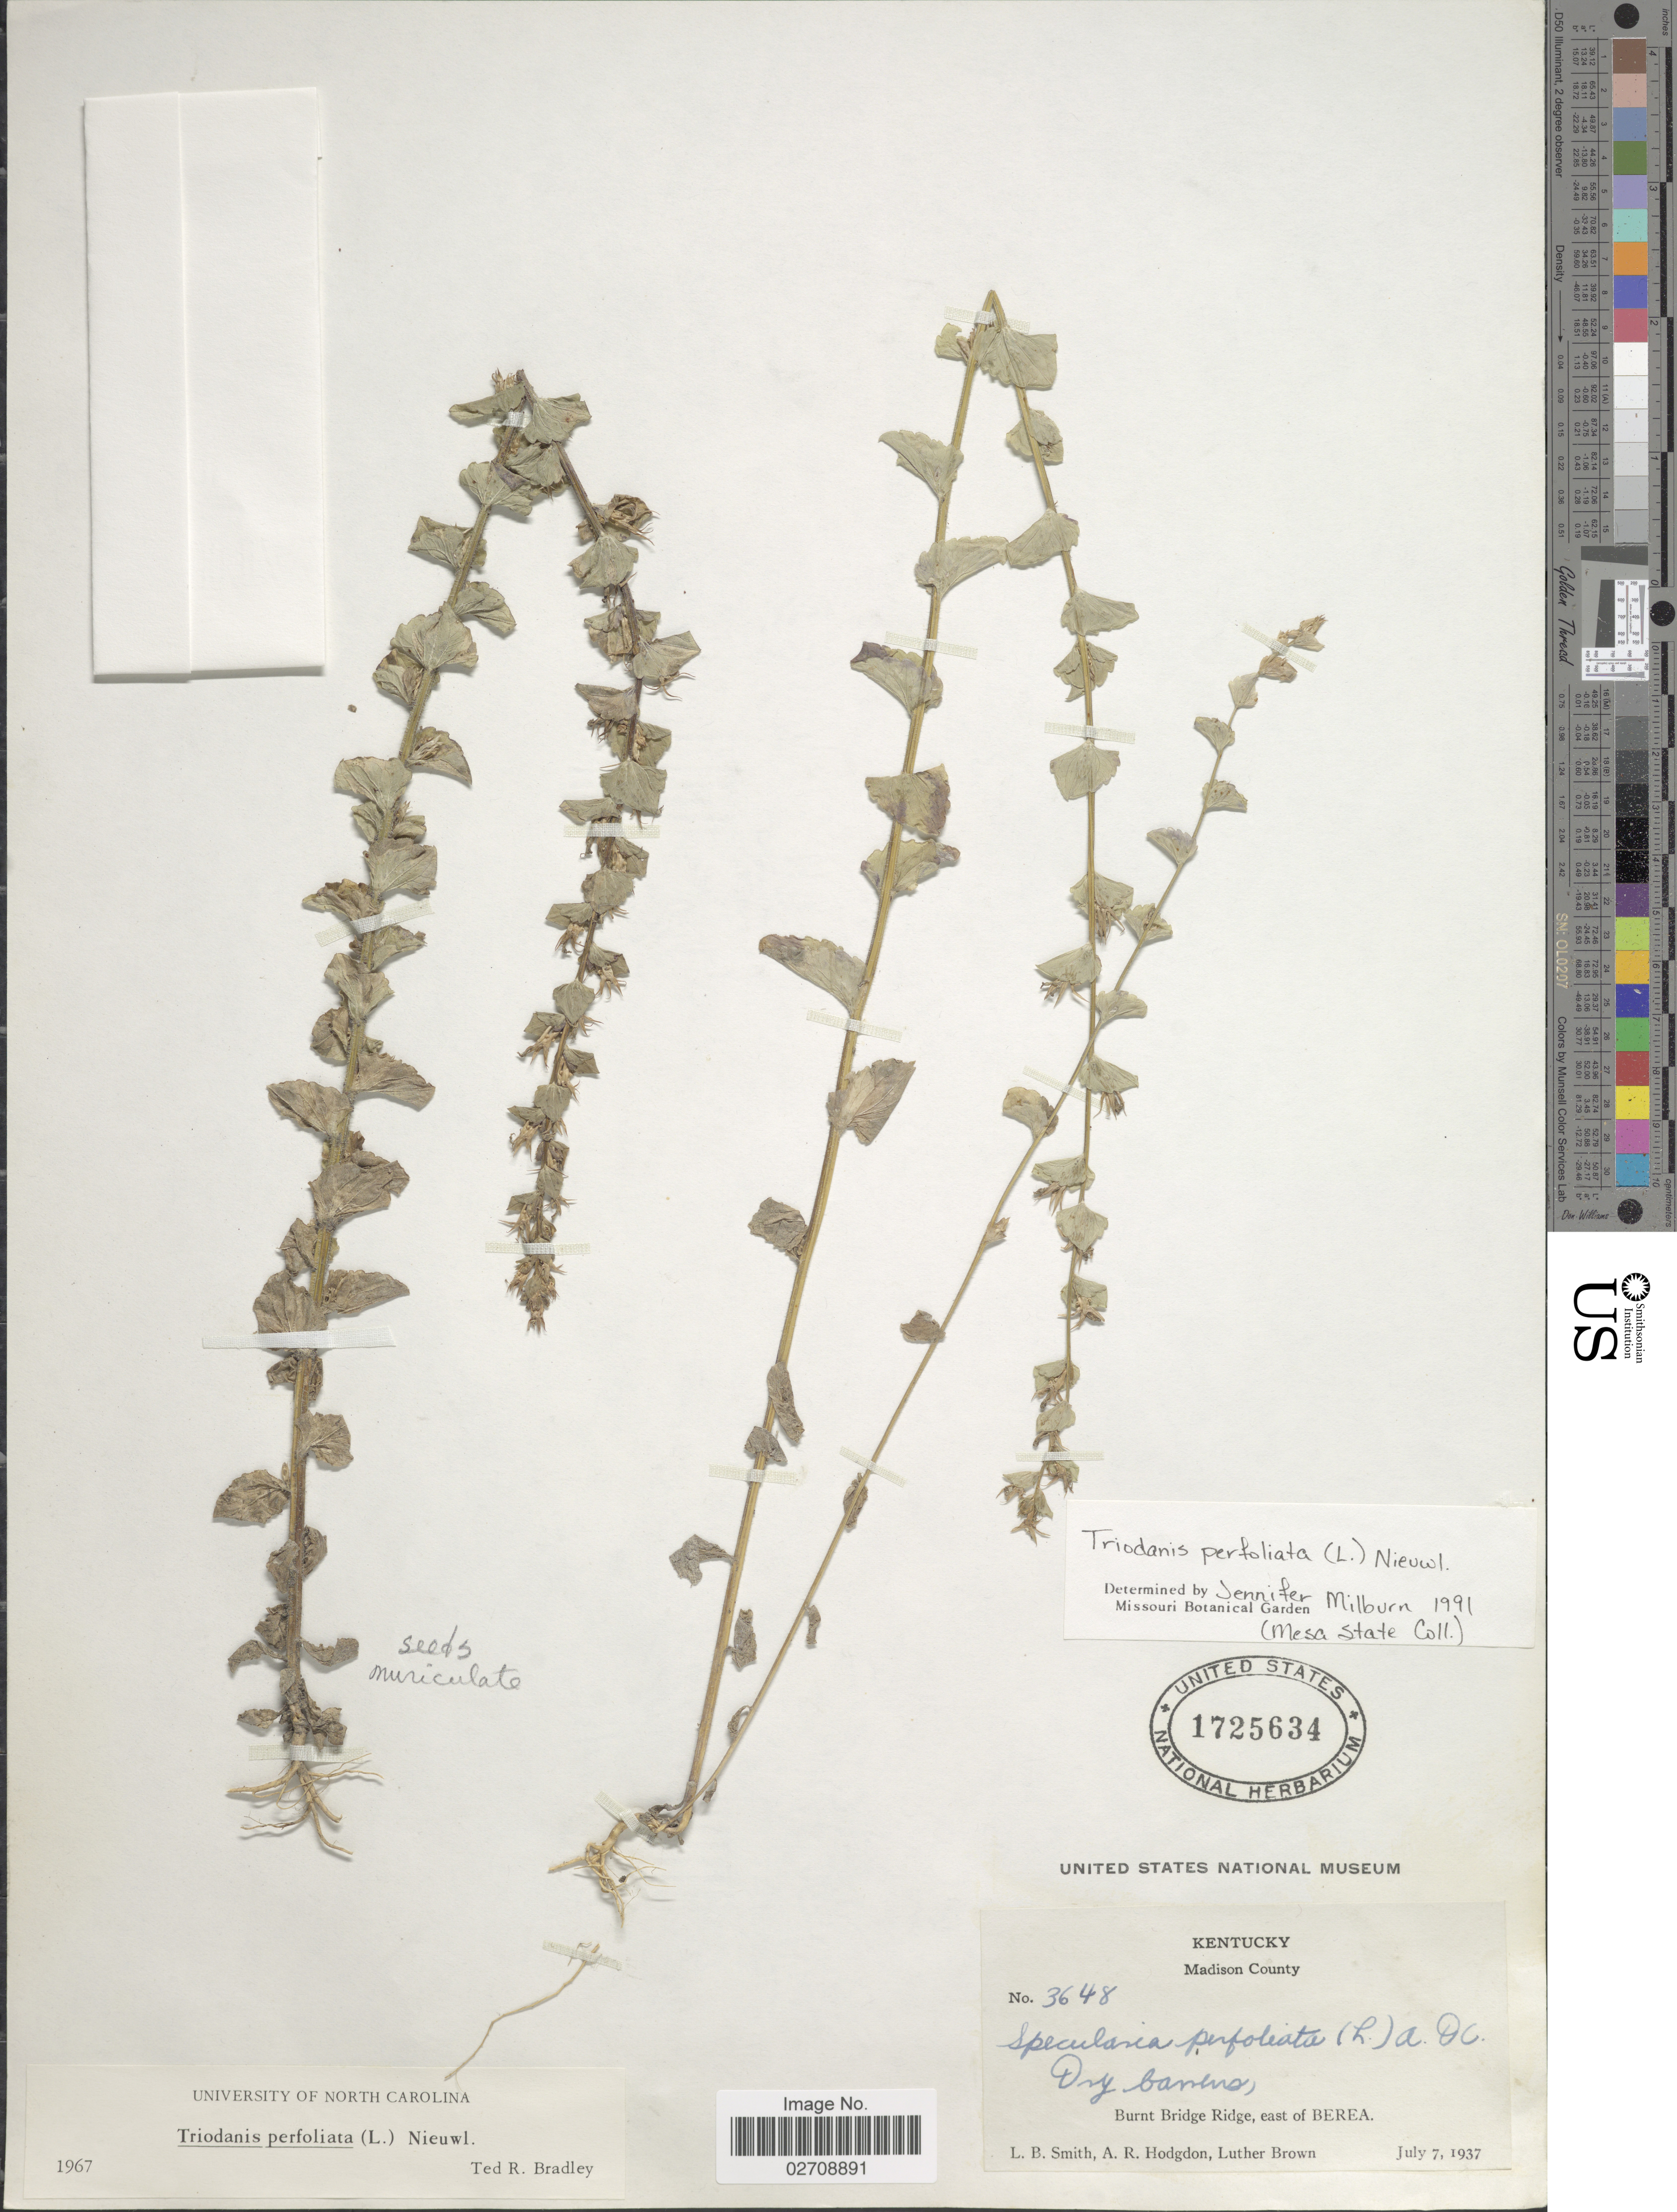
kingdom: Plantae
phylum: Tracheophyta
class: Magnoliopsida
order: Asterales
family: Campanulaceae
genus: Triodanis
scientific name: Triodanis perfoliata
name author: (L.) Nieuwl.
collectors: L. Smith, A. R. Hodgdon & L. Brown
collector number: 3648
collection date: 1937-07-07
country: United States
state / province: Kentucky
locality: Madison County, Burnt Bridge Ridge, east of Berea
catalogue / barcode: US 1725634